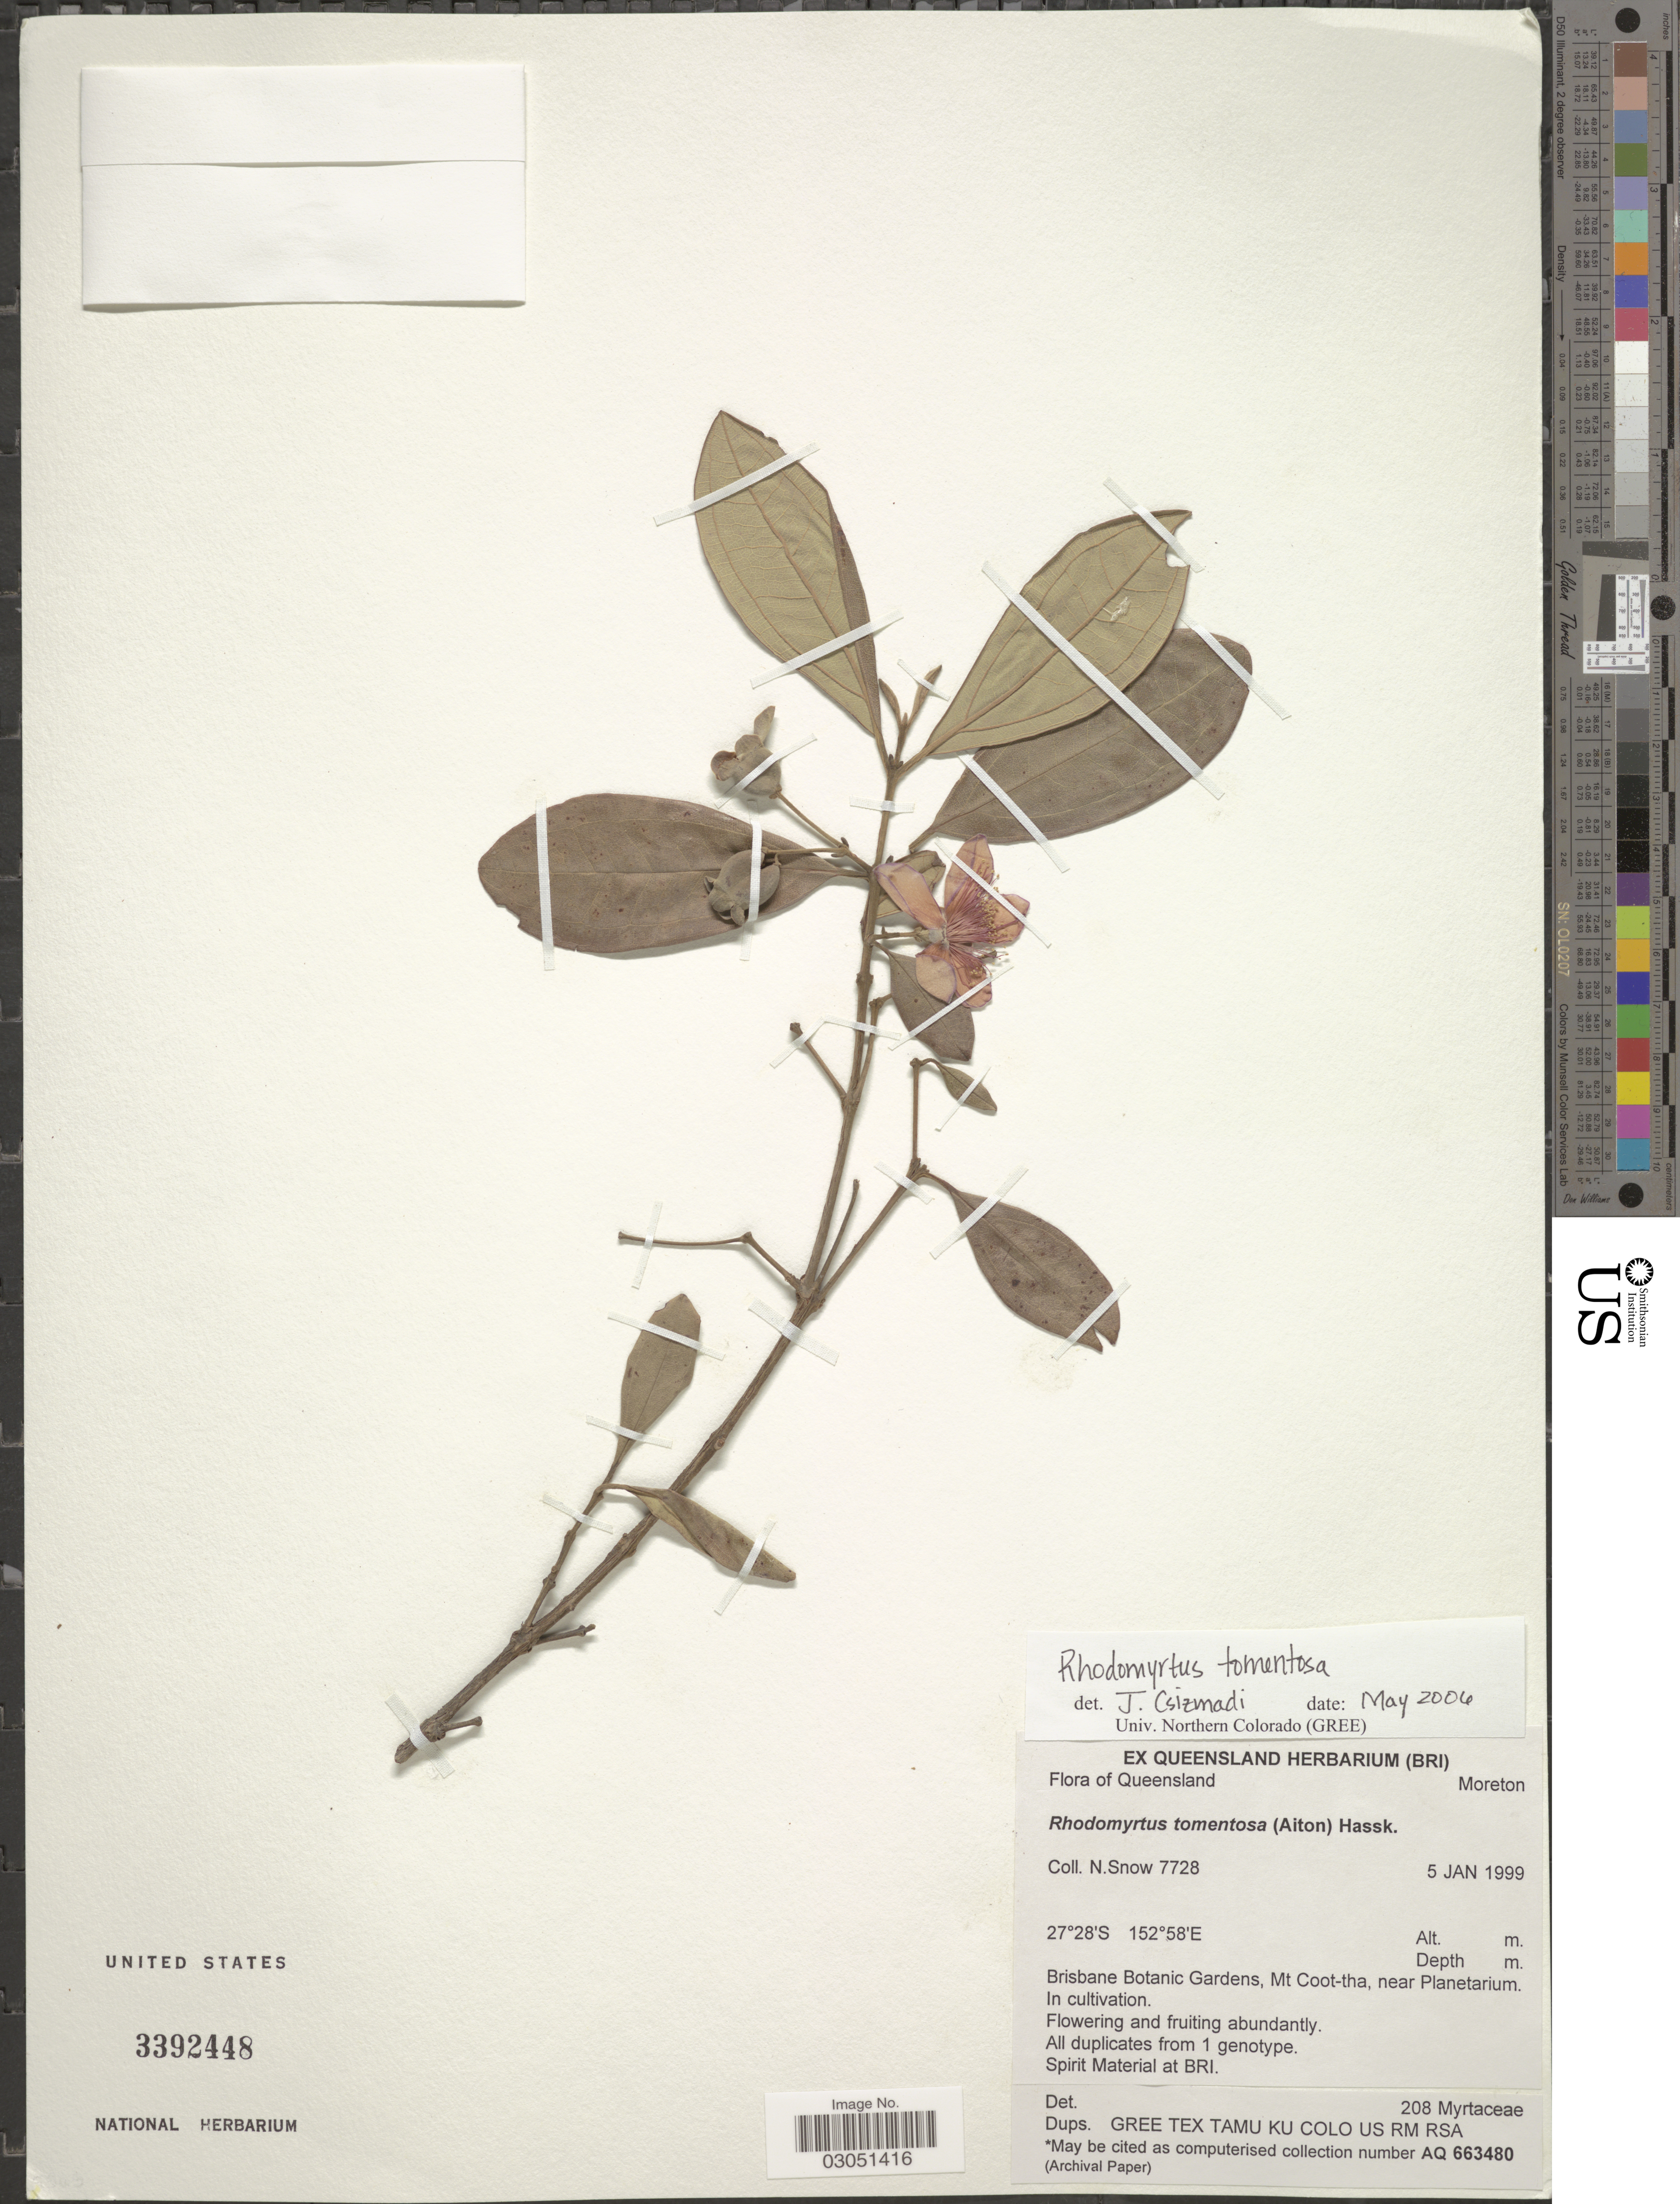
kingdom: Plantae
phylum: Tracheophyta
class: Magnoliopsida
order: Myrtales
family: Myrtaceae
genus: Rhodomyrtus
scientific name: Rhodomyrtus tomentosa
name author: (Aiton) Hassk.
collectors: N. Snow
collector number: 7728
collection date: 1999-01-05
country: Australia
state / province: Queensland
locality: Brisbane Botanic Gardens, Mt Coot-tha, near Planetarium.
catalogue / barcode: US 3392448